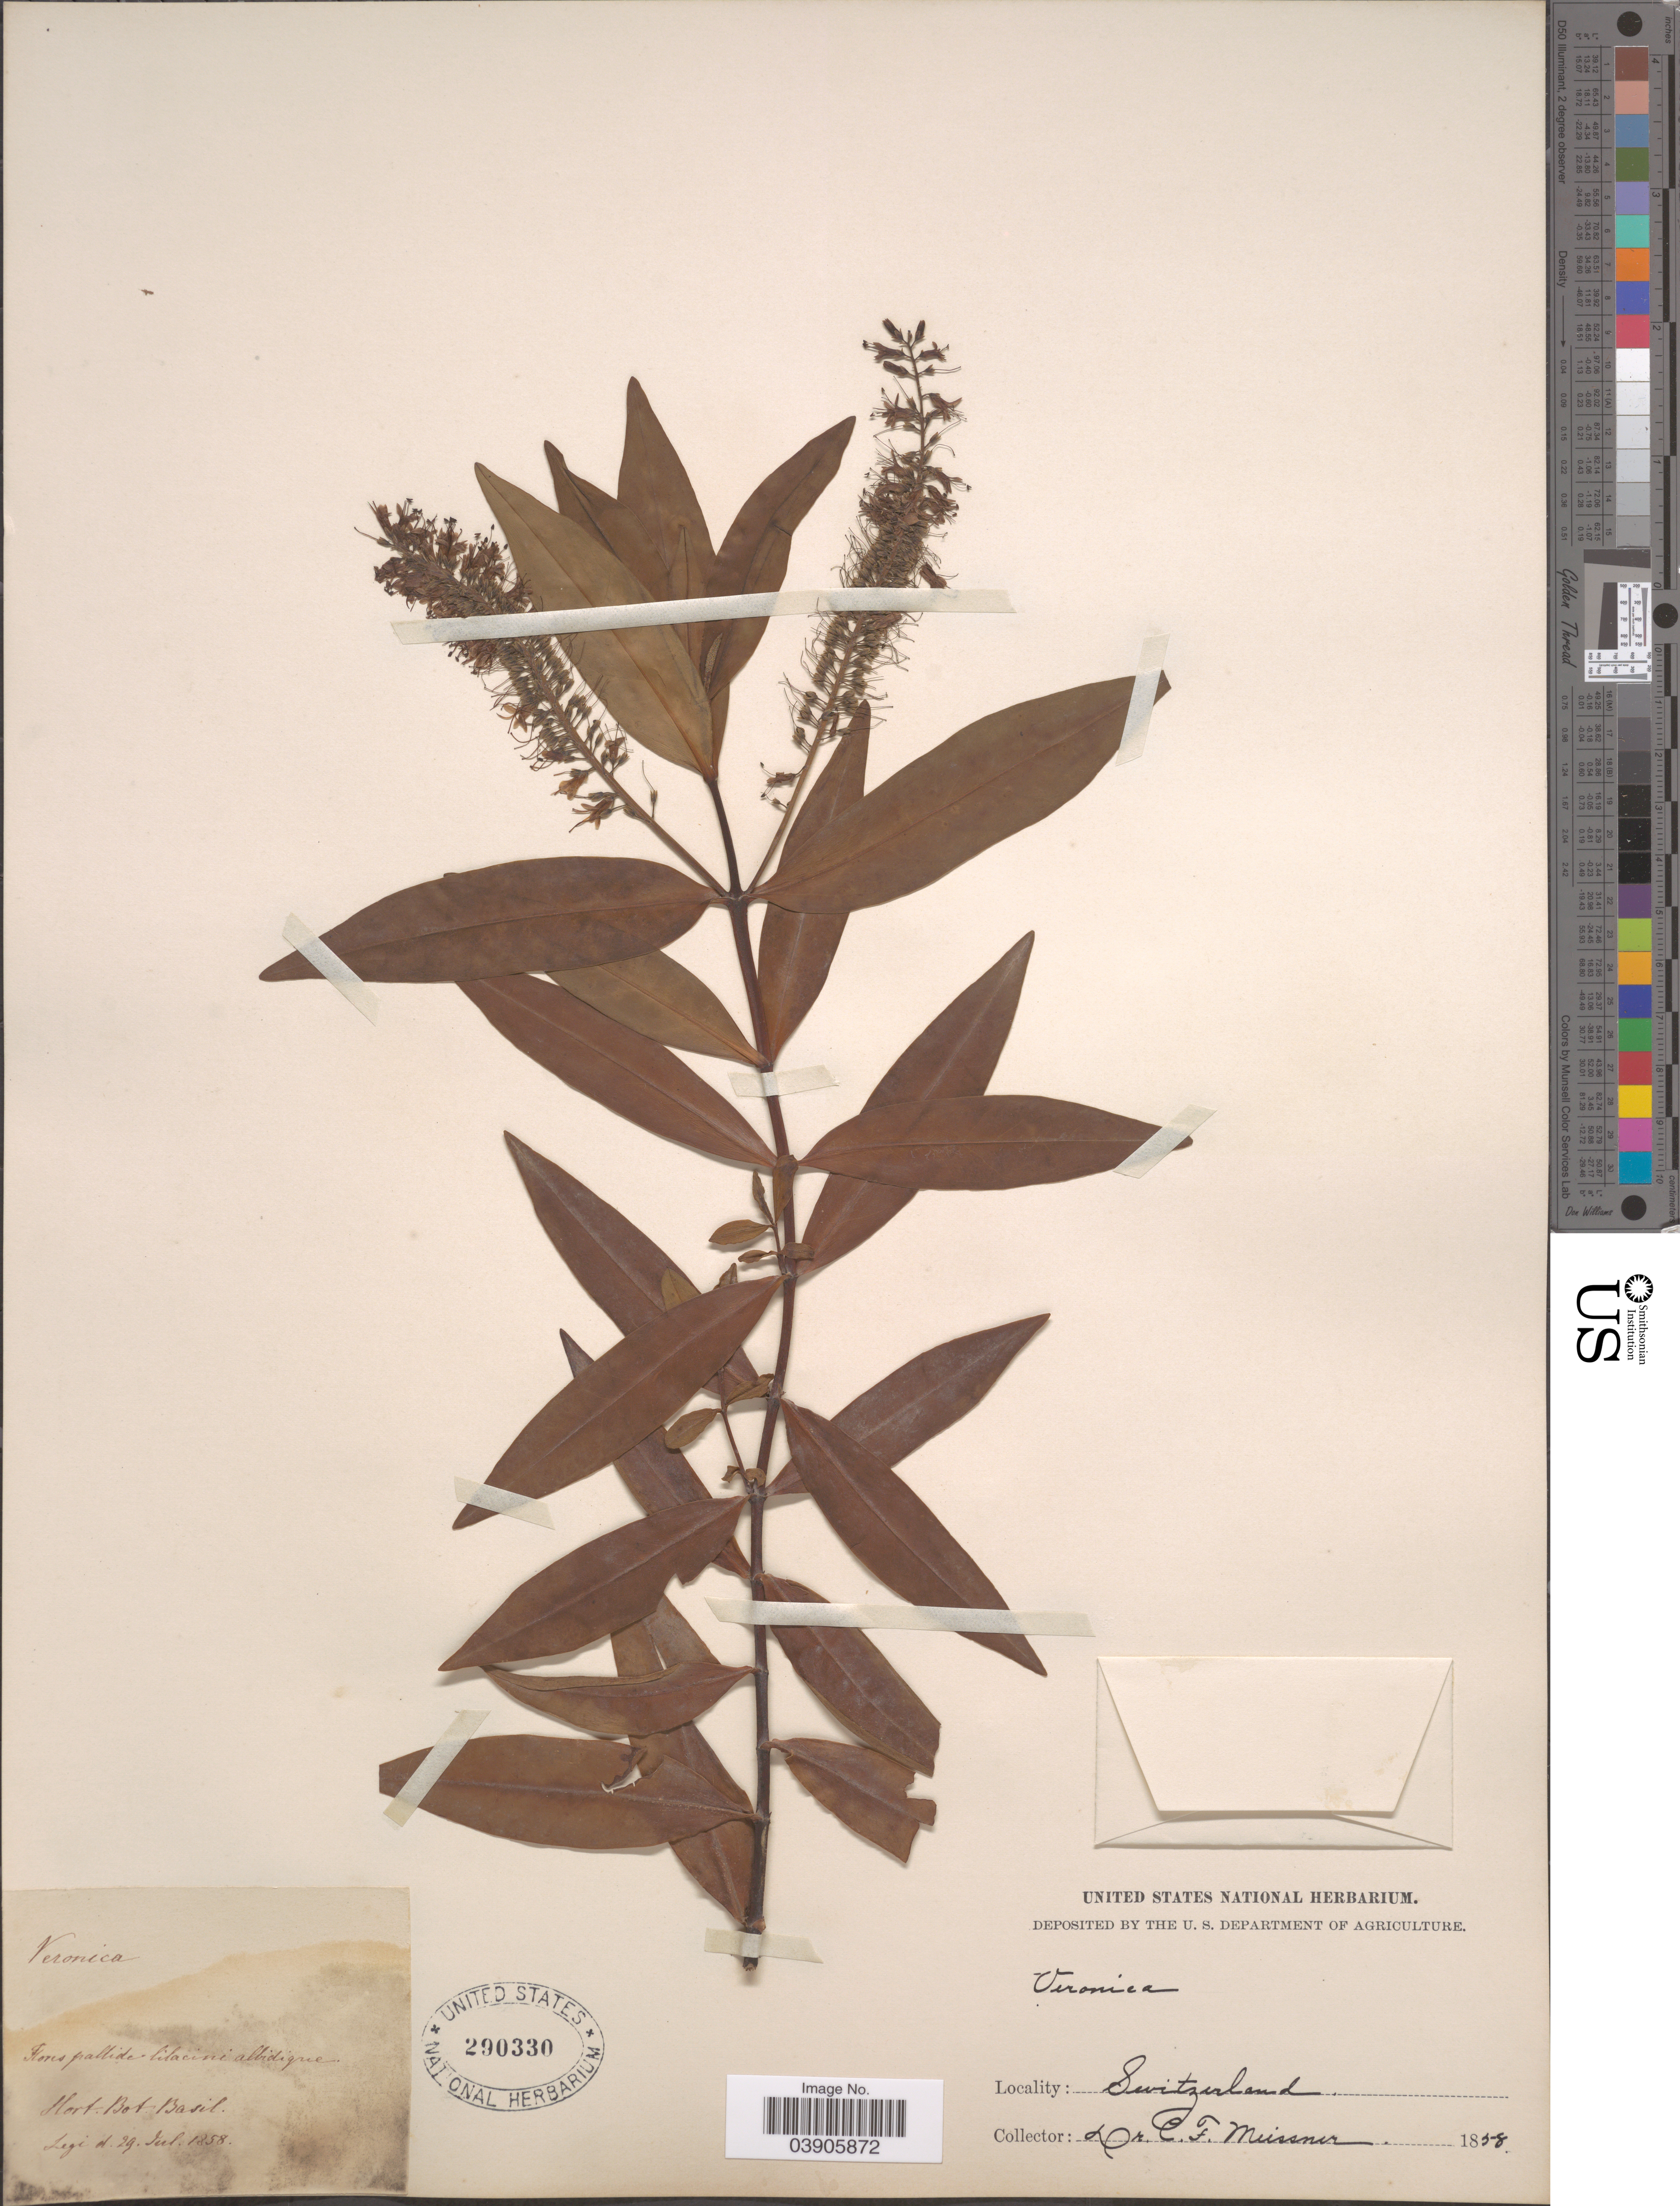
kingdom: Plantae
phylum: Tracheophyta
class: Magnoliopsida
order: Lamiales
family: Plantaginaceae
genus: Hebe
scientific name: Hebe sp.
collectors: C. F. W. Meissner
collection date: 1858-07-29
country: Switzerland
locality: Hort. Bot. Basil.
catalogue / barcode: US 290330